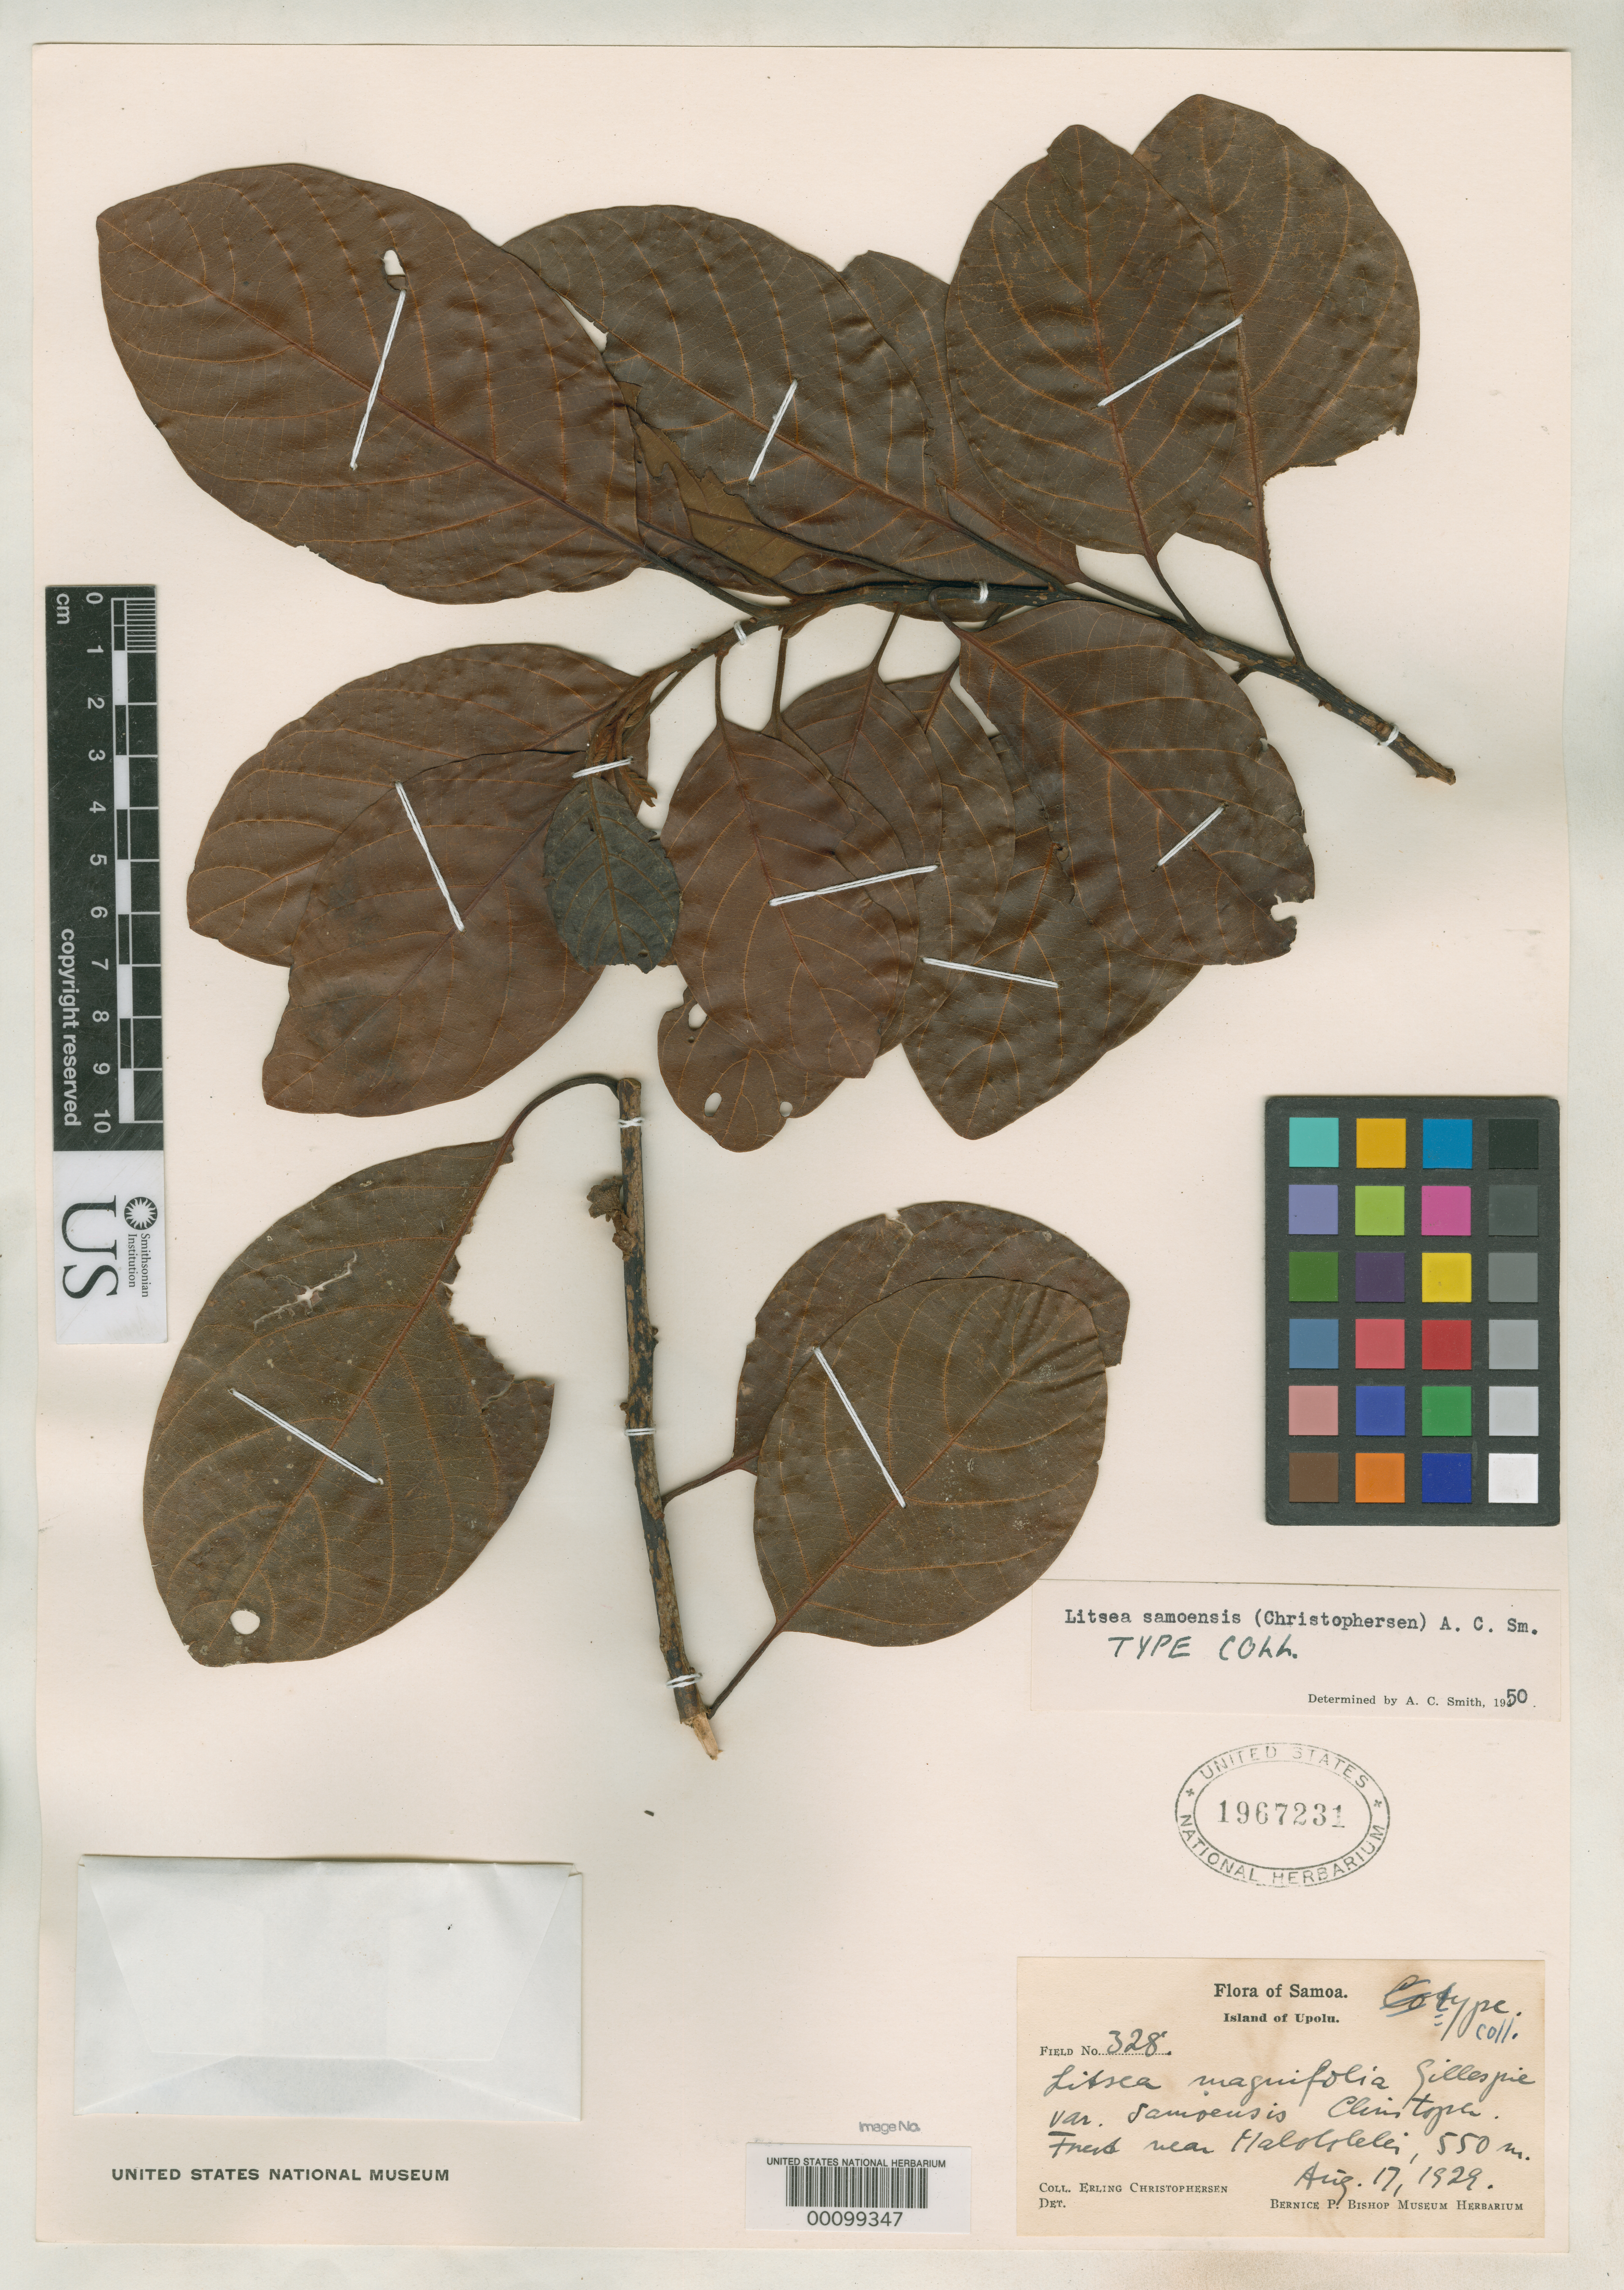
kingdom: Plantae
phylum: Tracheophyta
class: Magnoliopsida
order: Laurales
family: Lauraceae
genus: Litsea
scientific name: Litsea magnifolia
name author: Christoph.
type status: Isotype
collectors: E. Christophersen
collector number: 328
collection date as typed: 17 Aug 1929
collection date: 1929-08-17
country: Samoa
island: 'Upolu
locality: Near Naloloelei.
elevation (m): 550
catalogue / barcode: US 1967231